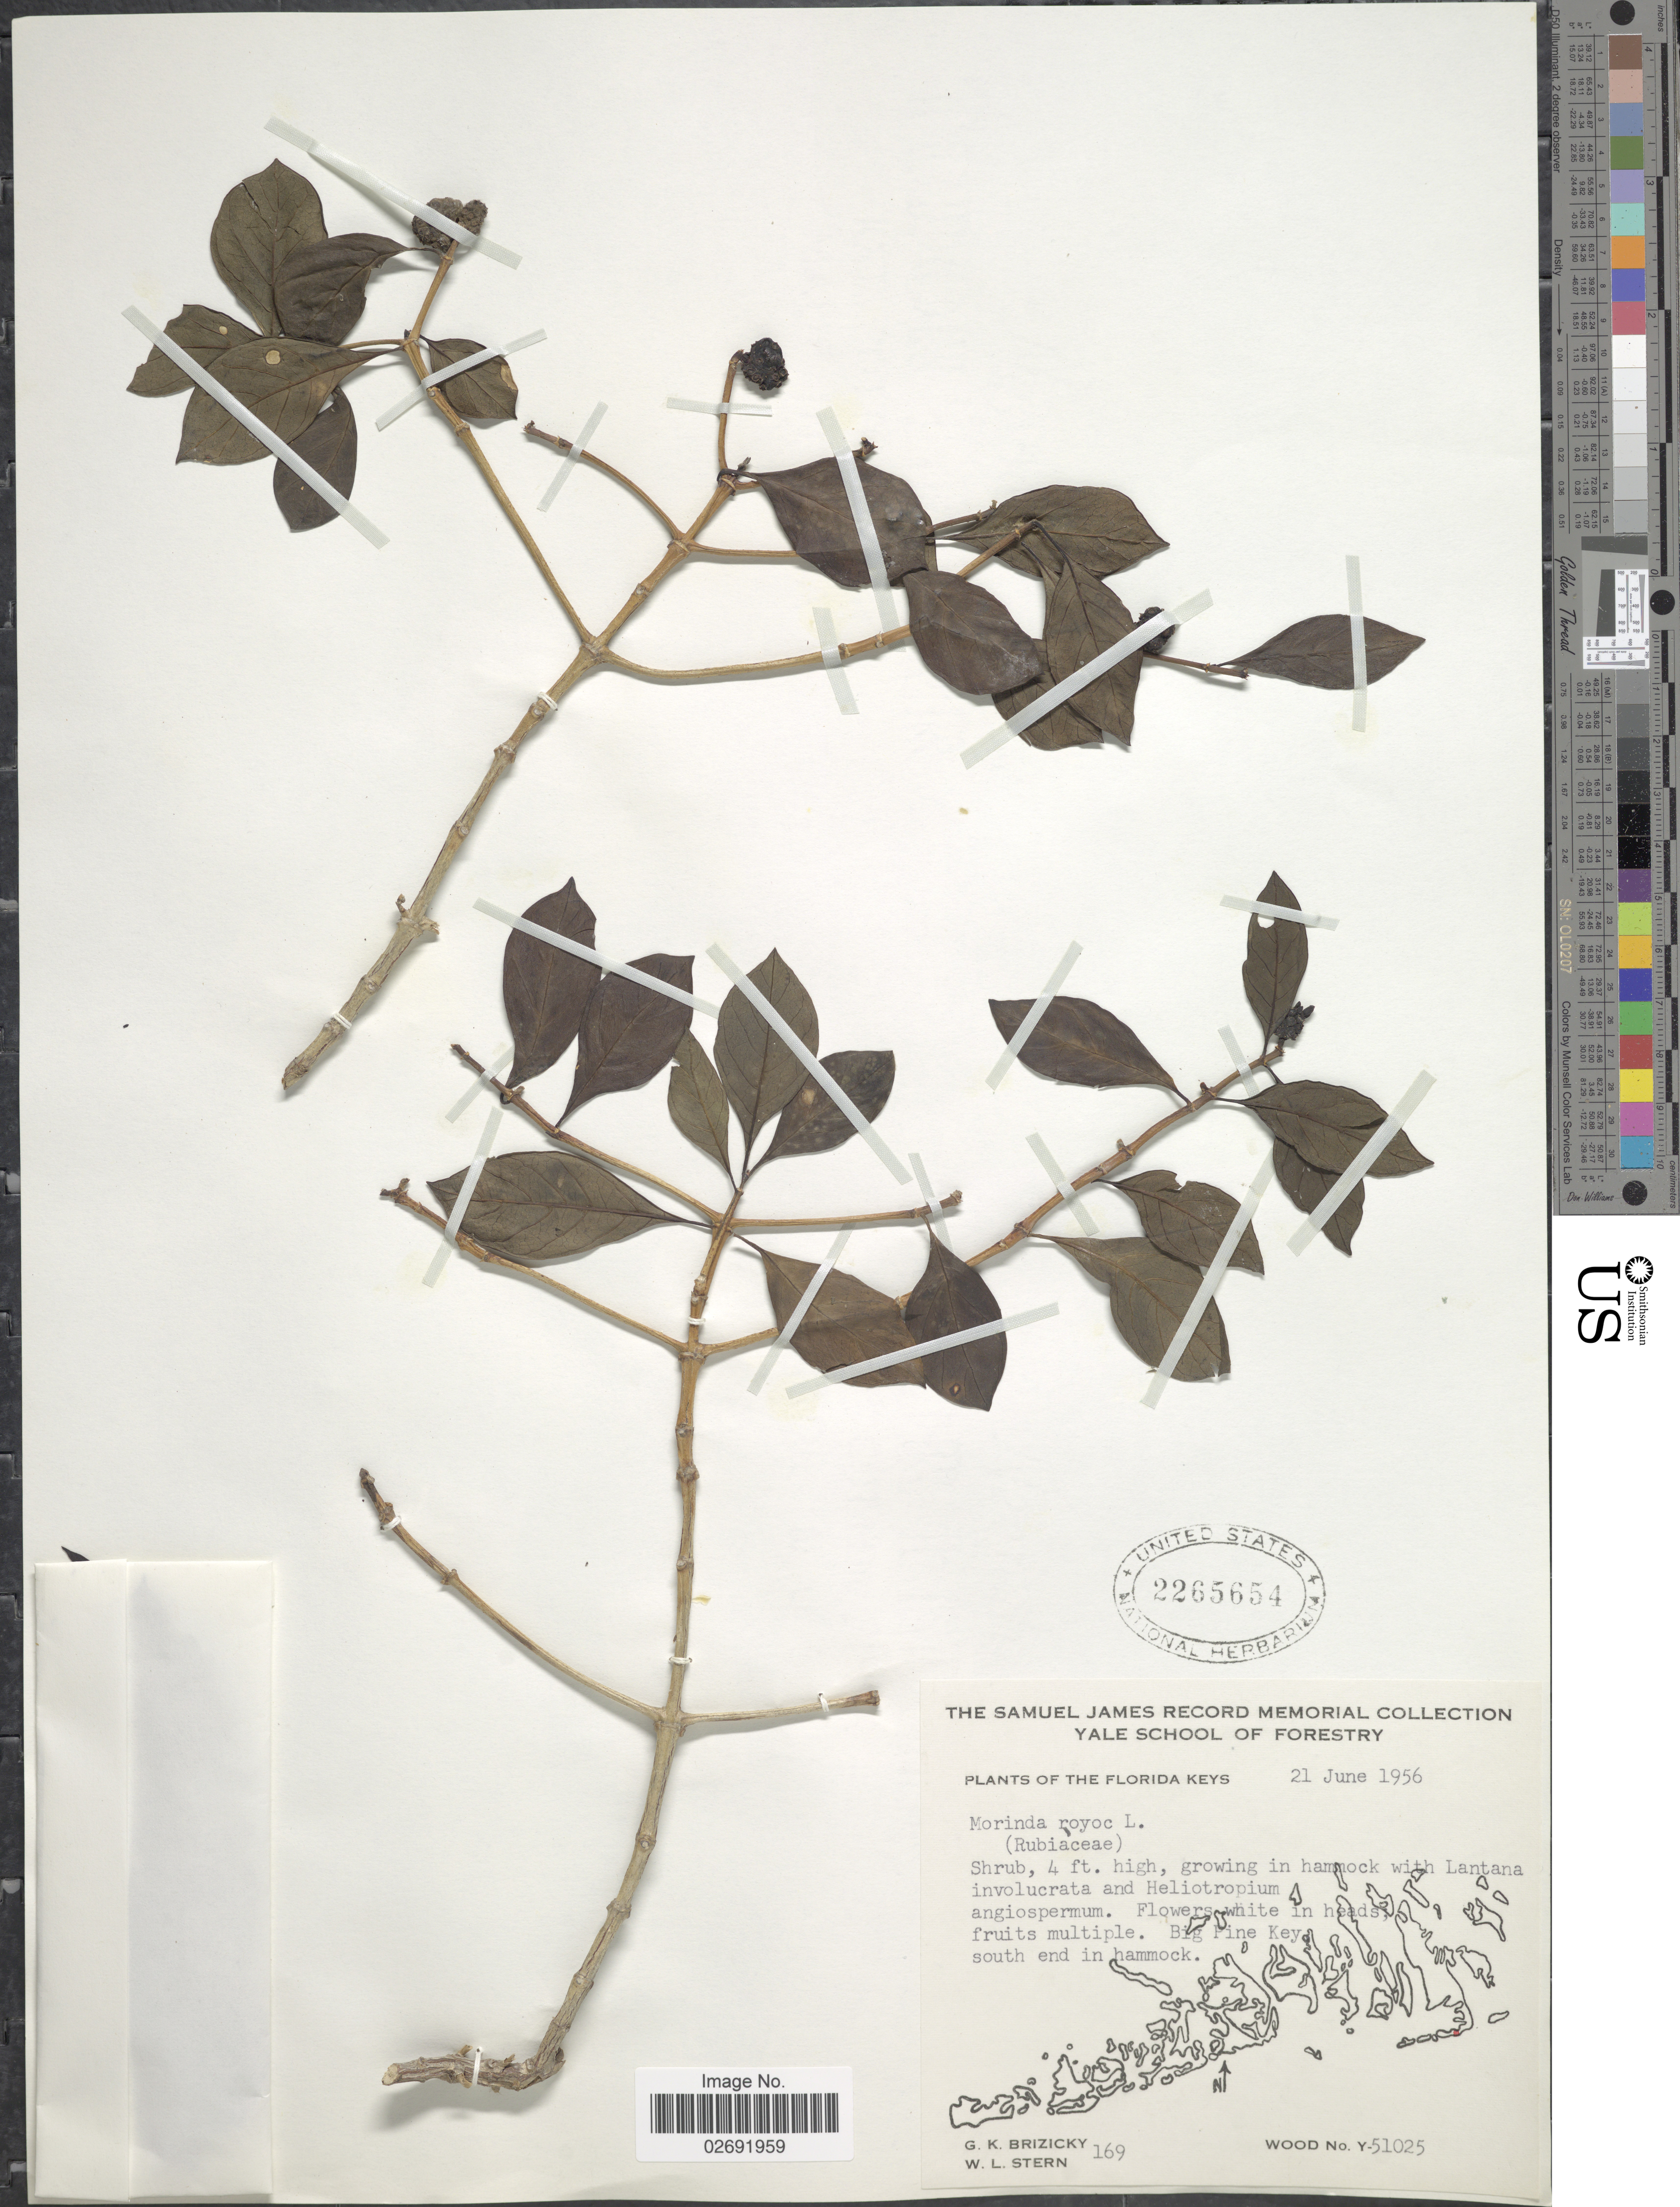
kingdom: Plantae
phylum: Tracheophyta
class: Magnoliopsida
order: Gentianales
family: Rubiaceae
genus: Morinda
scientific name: Morinda royoc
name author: L.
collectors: G. K. Brizicky & W. L. Stern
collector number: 169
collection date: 1956-06-21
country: United States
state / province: Florida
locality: The Florida Keys, Big Pine Key south en din hammock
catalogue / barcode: US 2265654